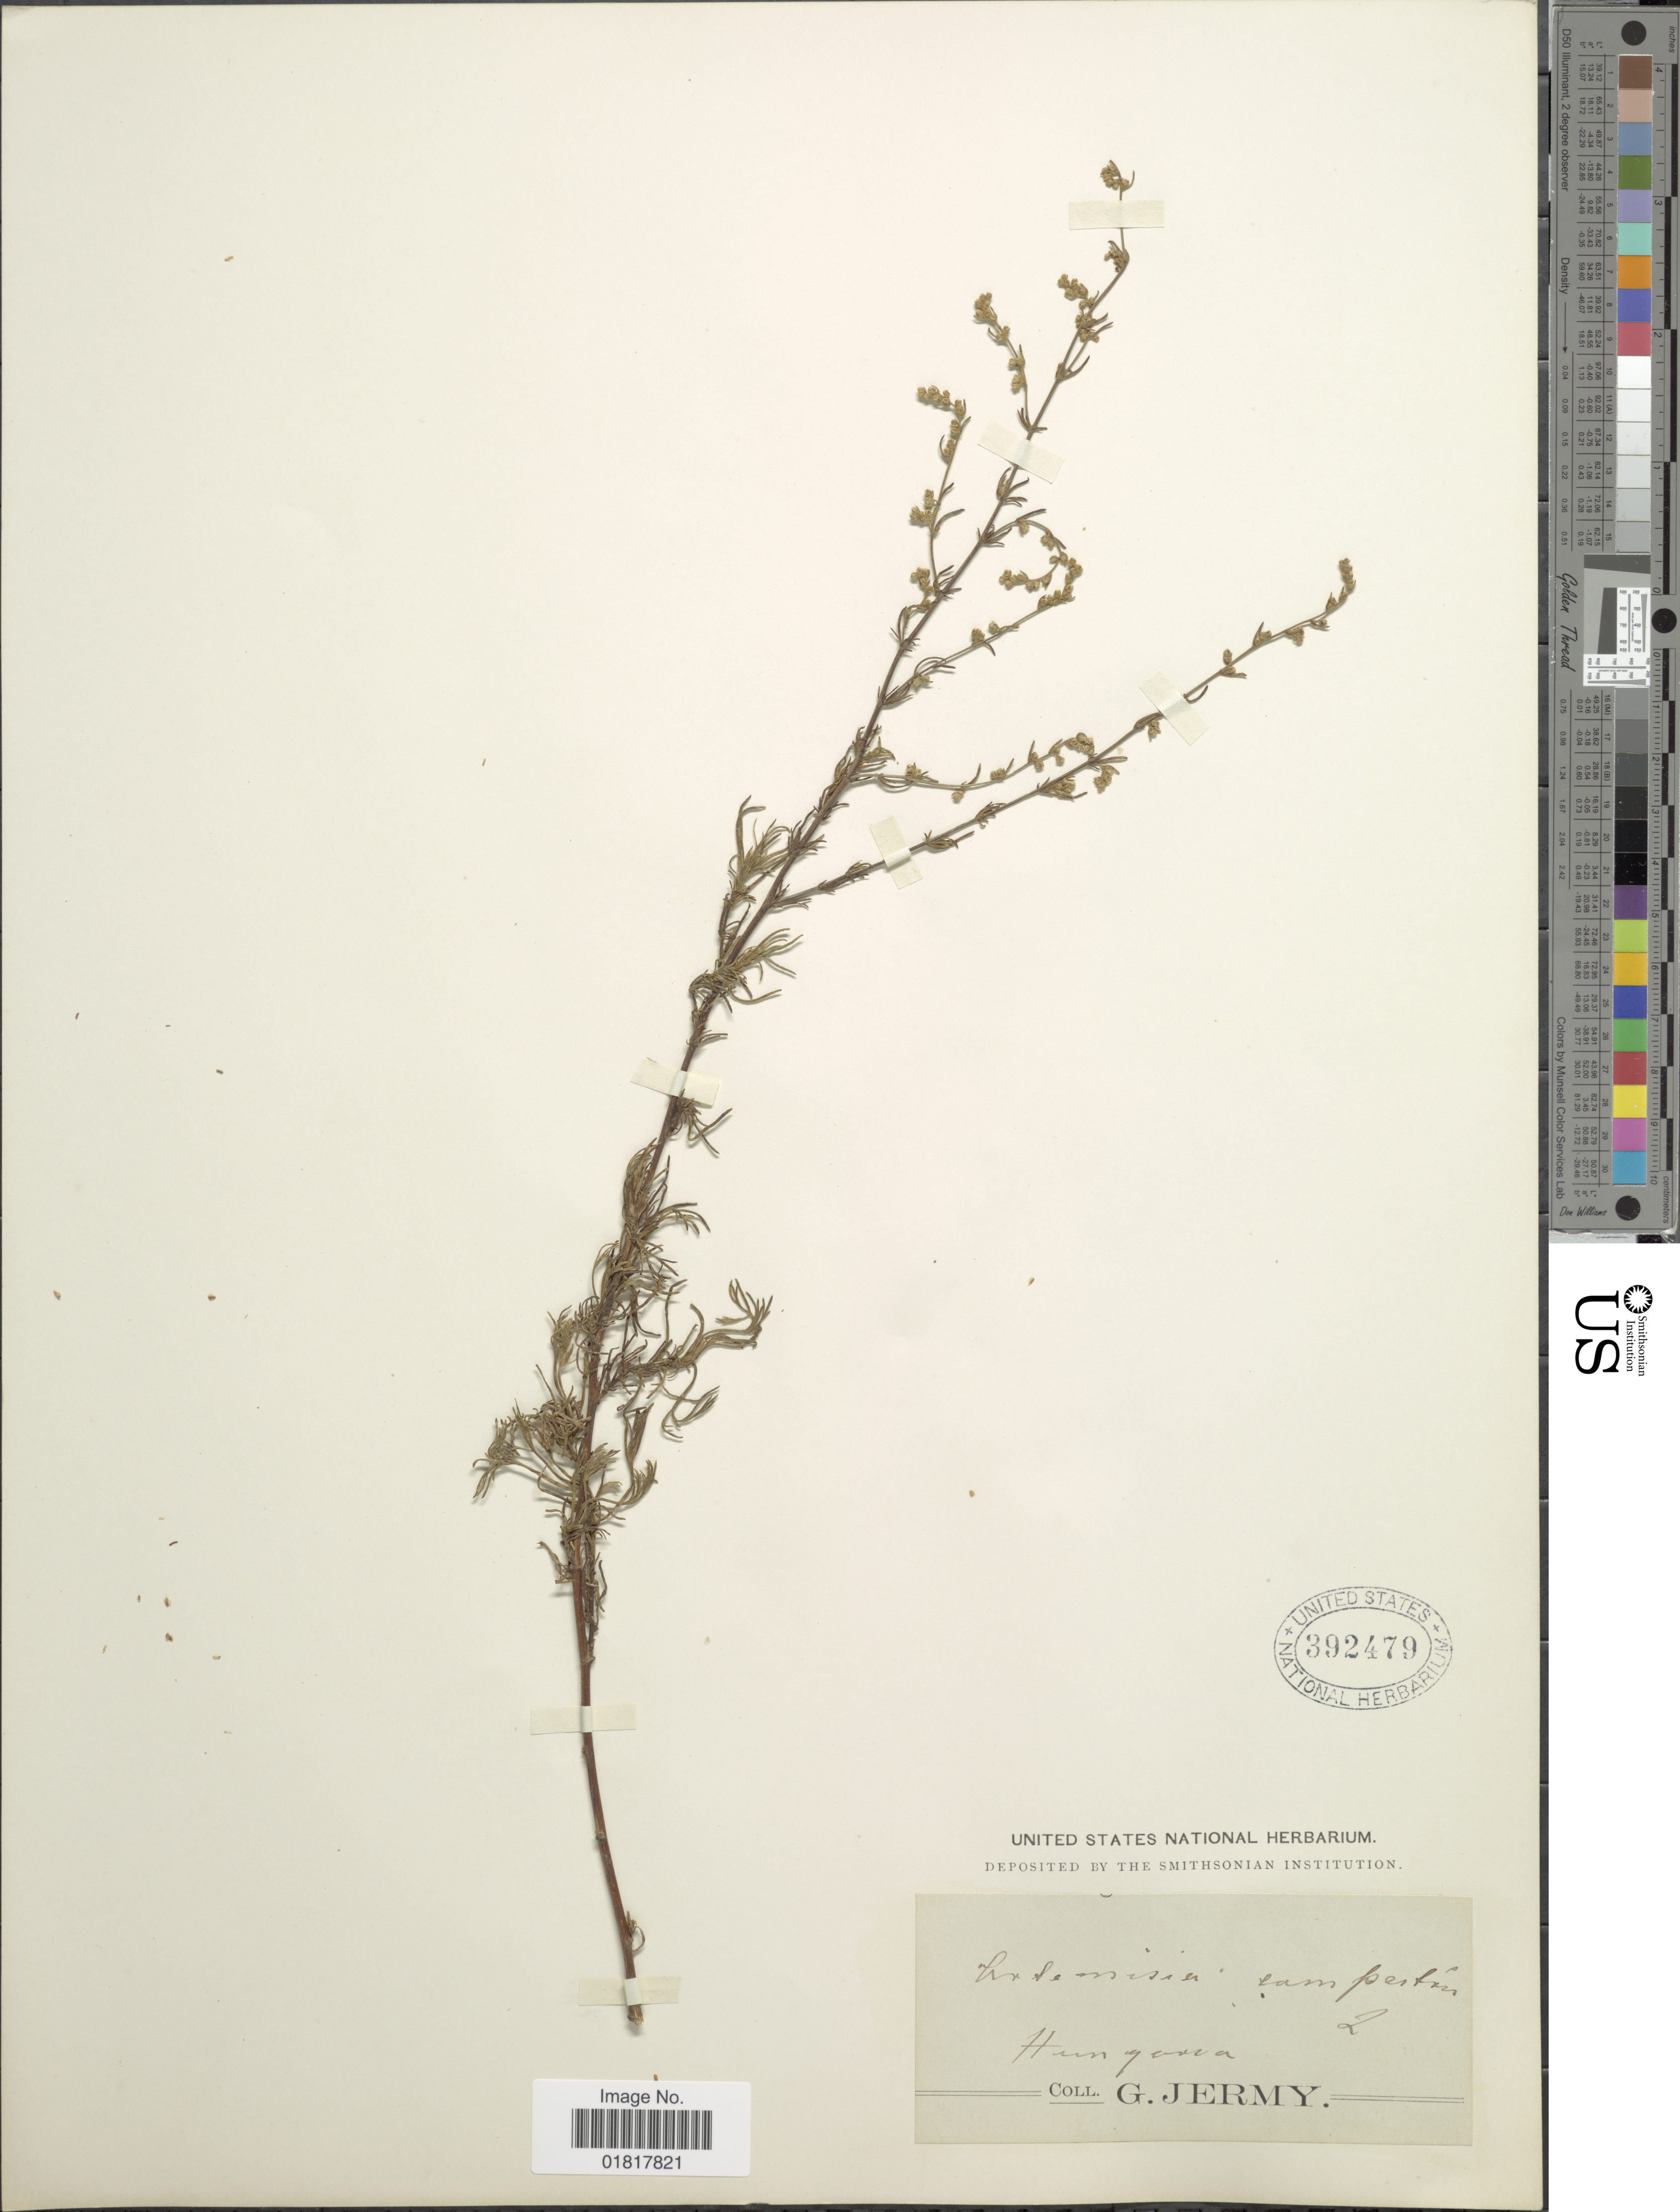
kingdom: Plantae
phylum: Tracheophyta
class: Magnoliopsida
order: Asterales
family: Asteraceae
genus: Artemisia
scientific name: Artemisia campestris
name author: L.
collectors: G. Jermy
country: Hungary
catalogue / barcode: US 392479